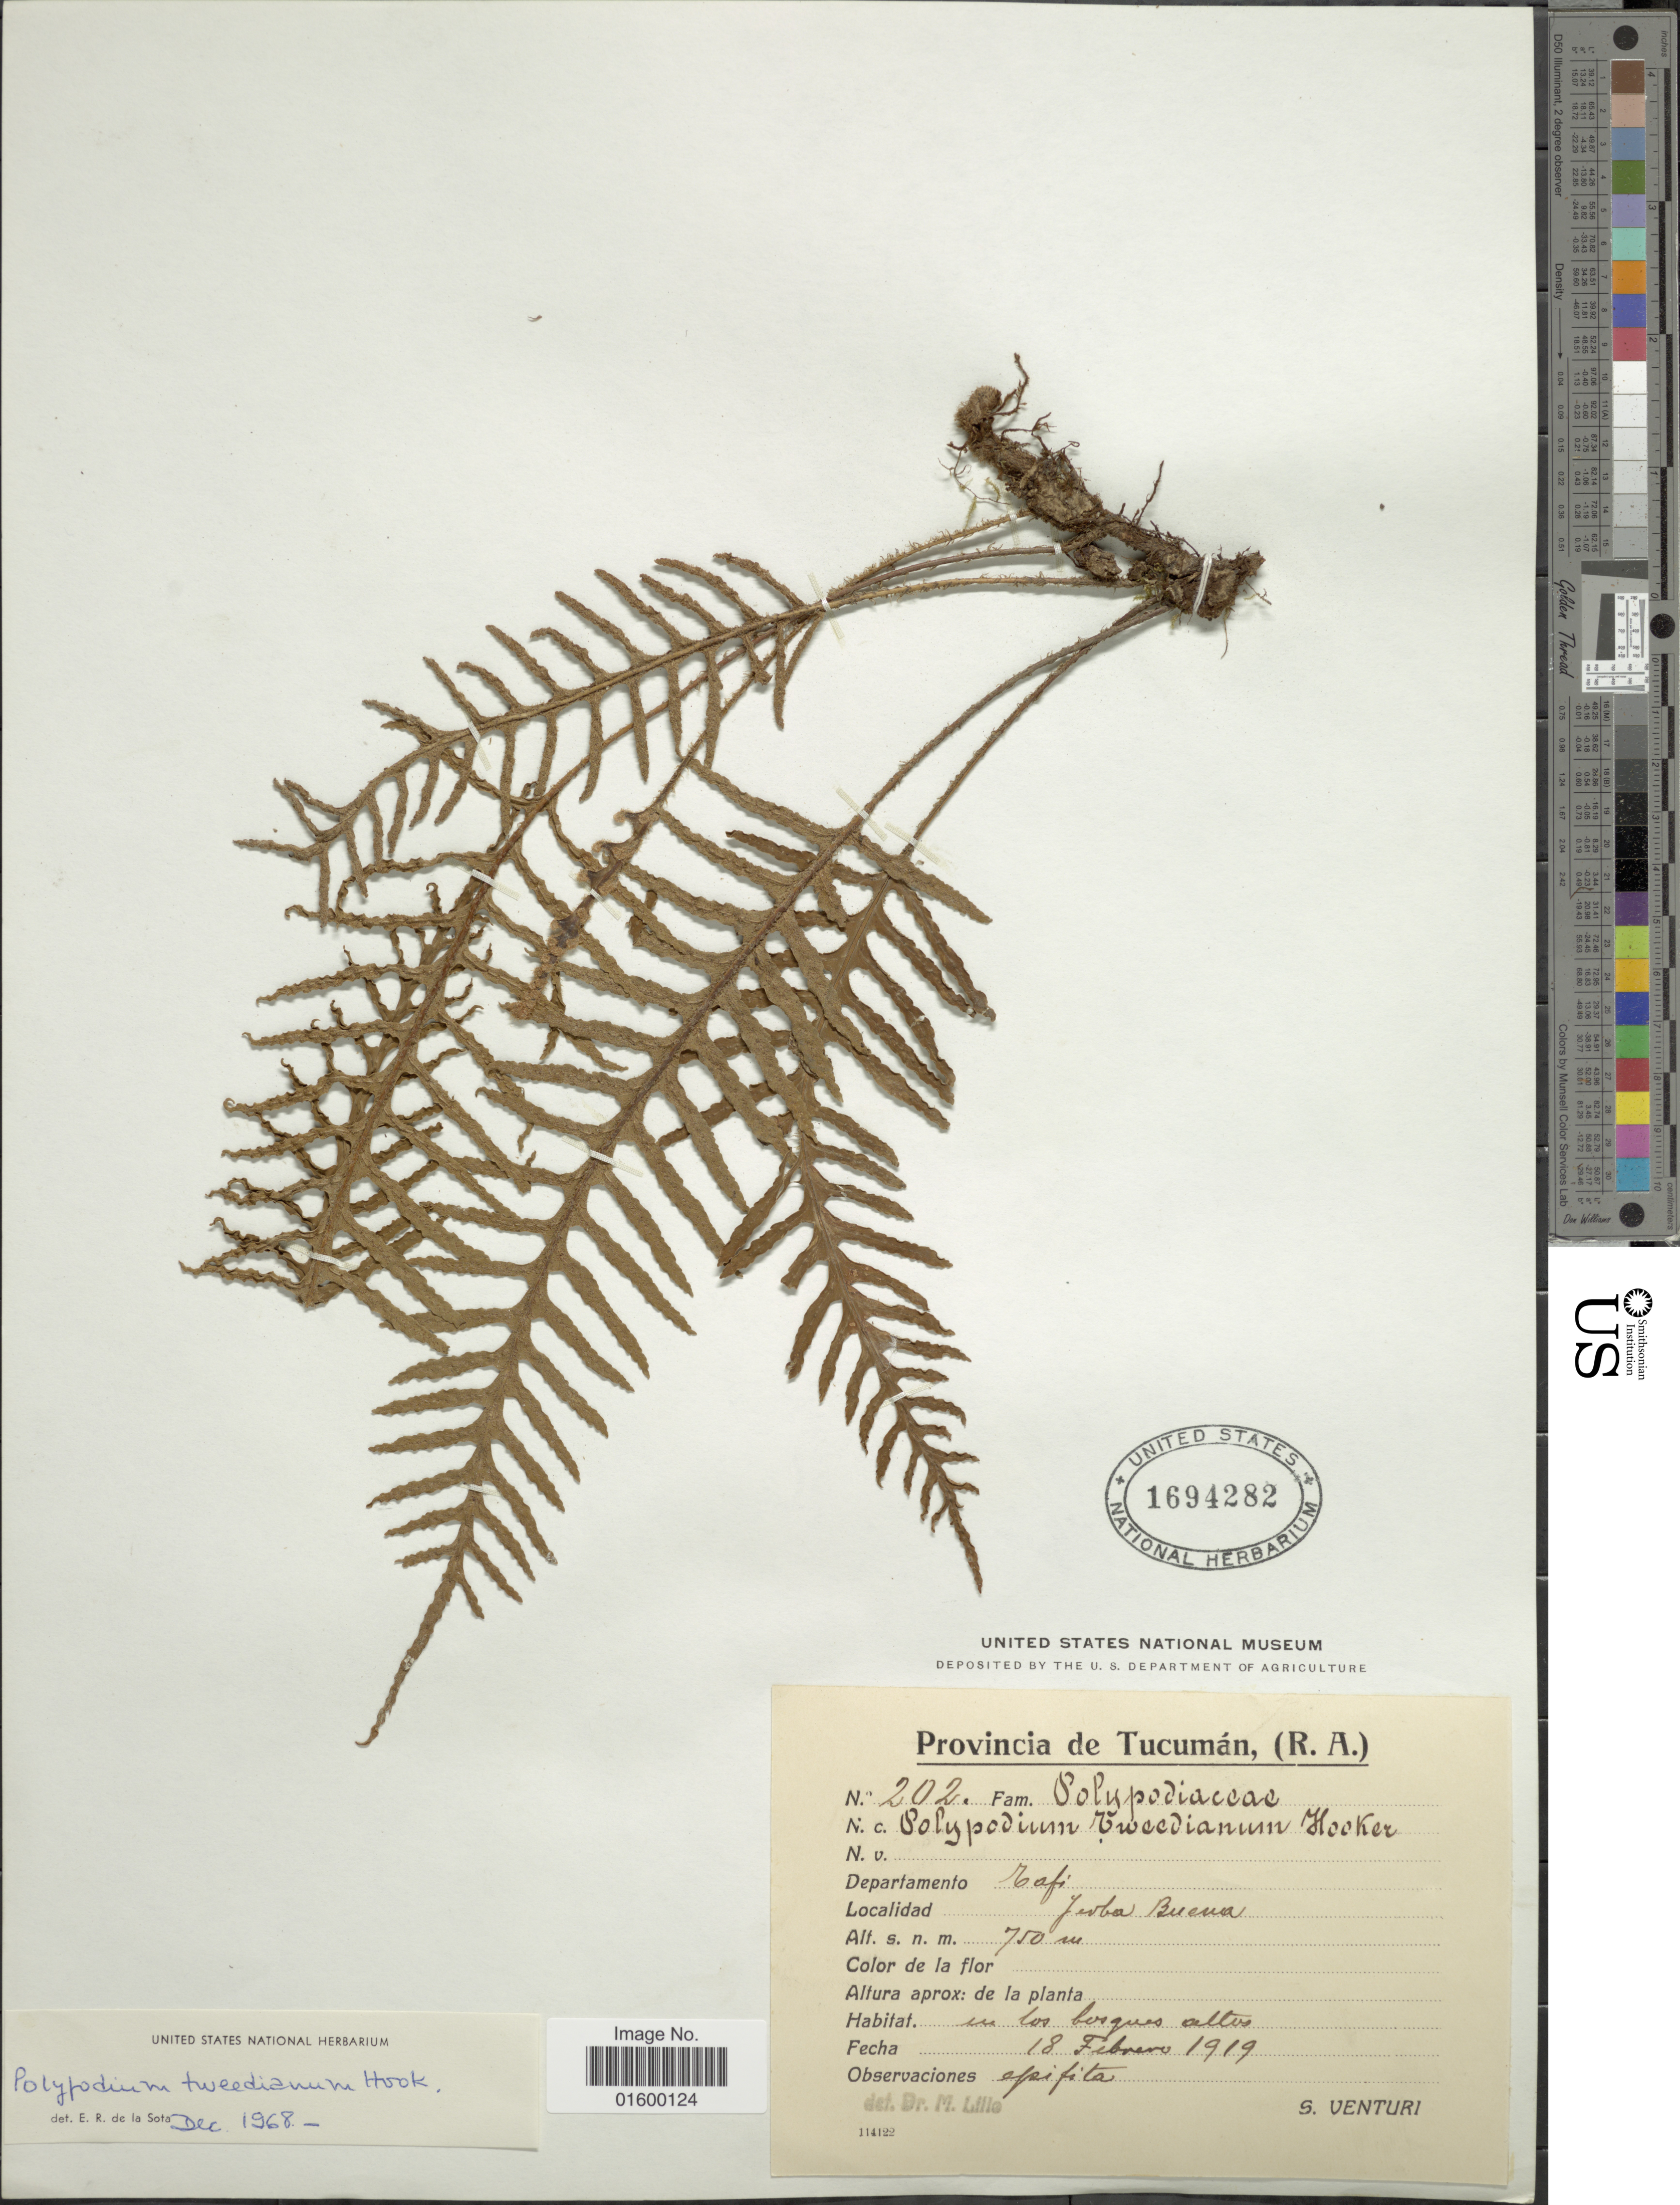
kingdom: Plantae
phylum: Tracheophyta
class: Polypodiopsida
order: Polypodiales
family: Polypodiaceae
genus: Pleopeltis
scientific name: Pleopeltis tweediana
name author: (Hook.) A.R. Sm.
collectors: S. Venturi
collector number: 202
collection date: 1919-02-18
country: Argentina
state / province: Tucuman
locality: Departamento Tafi, Yerba Buena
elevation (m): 750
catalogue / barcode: US 1694282